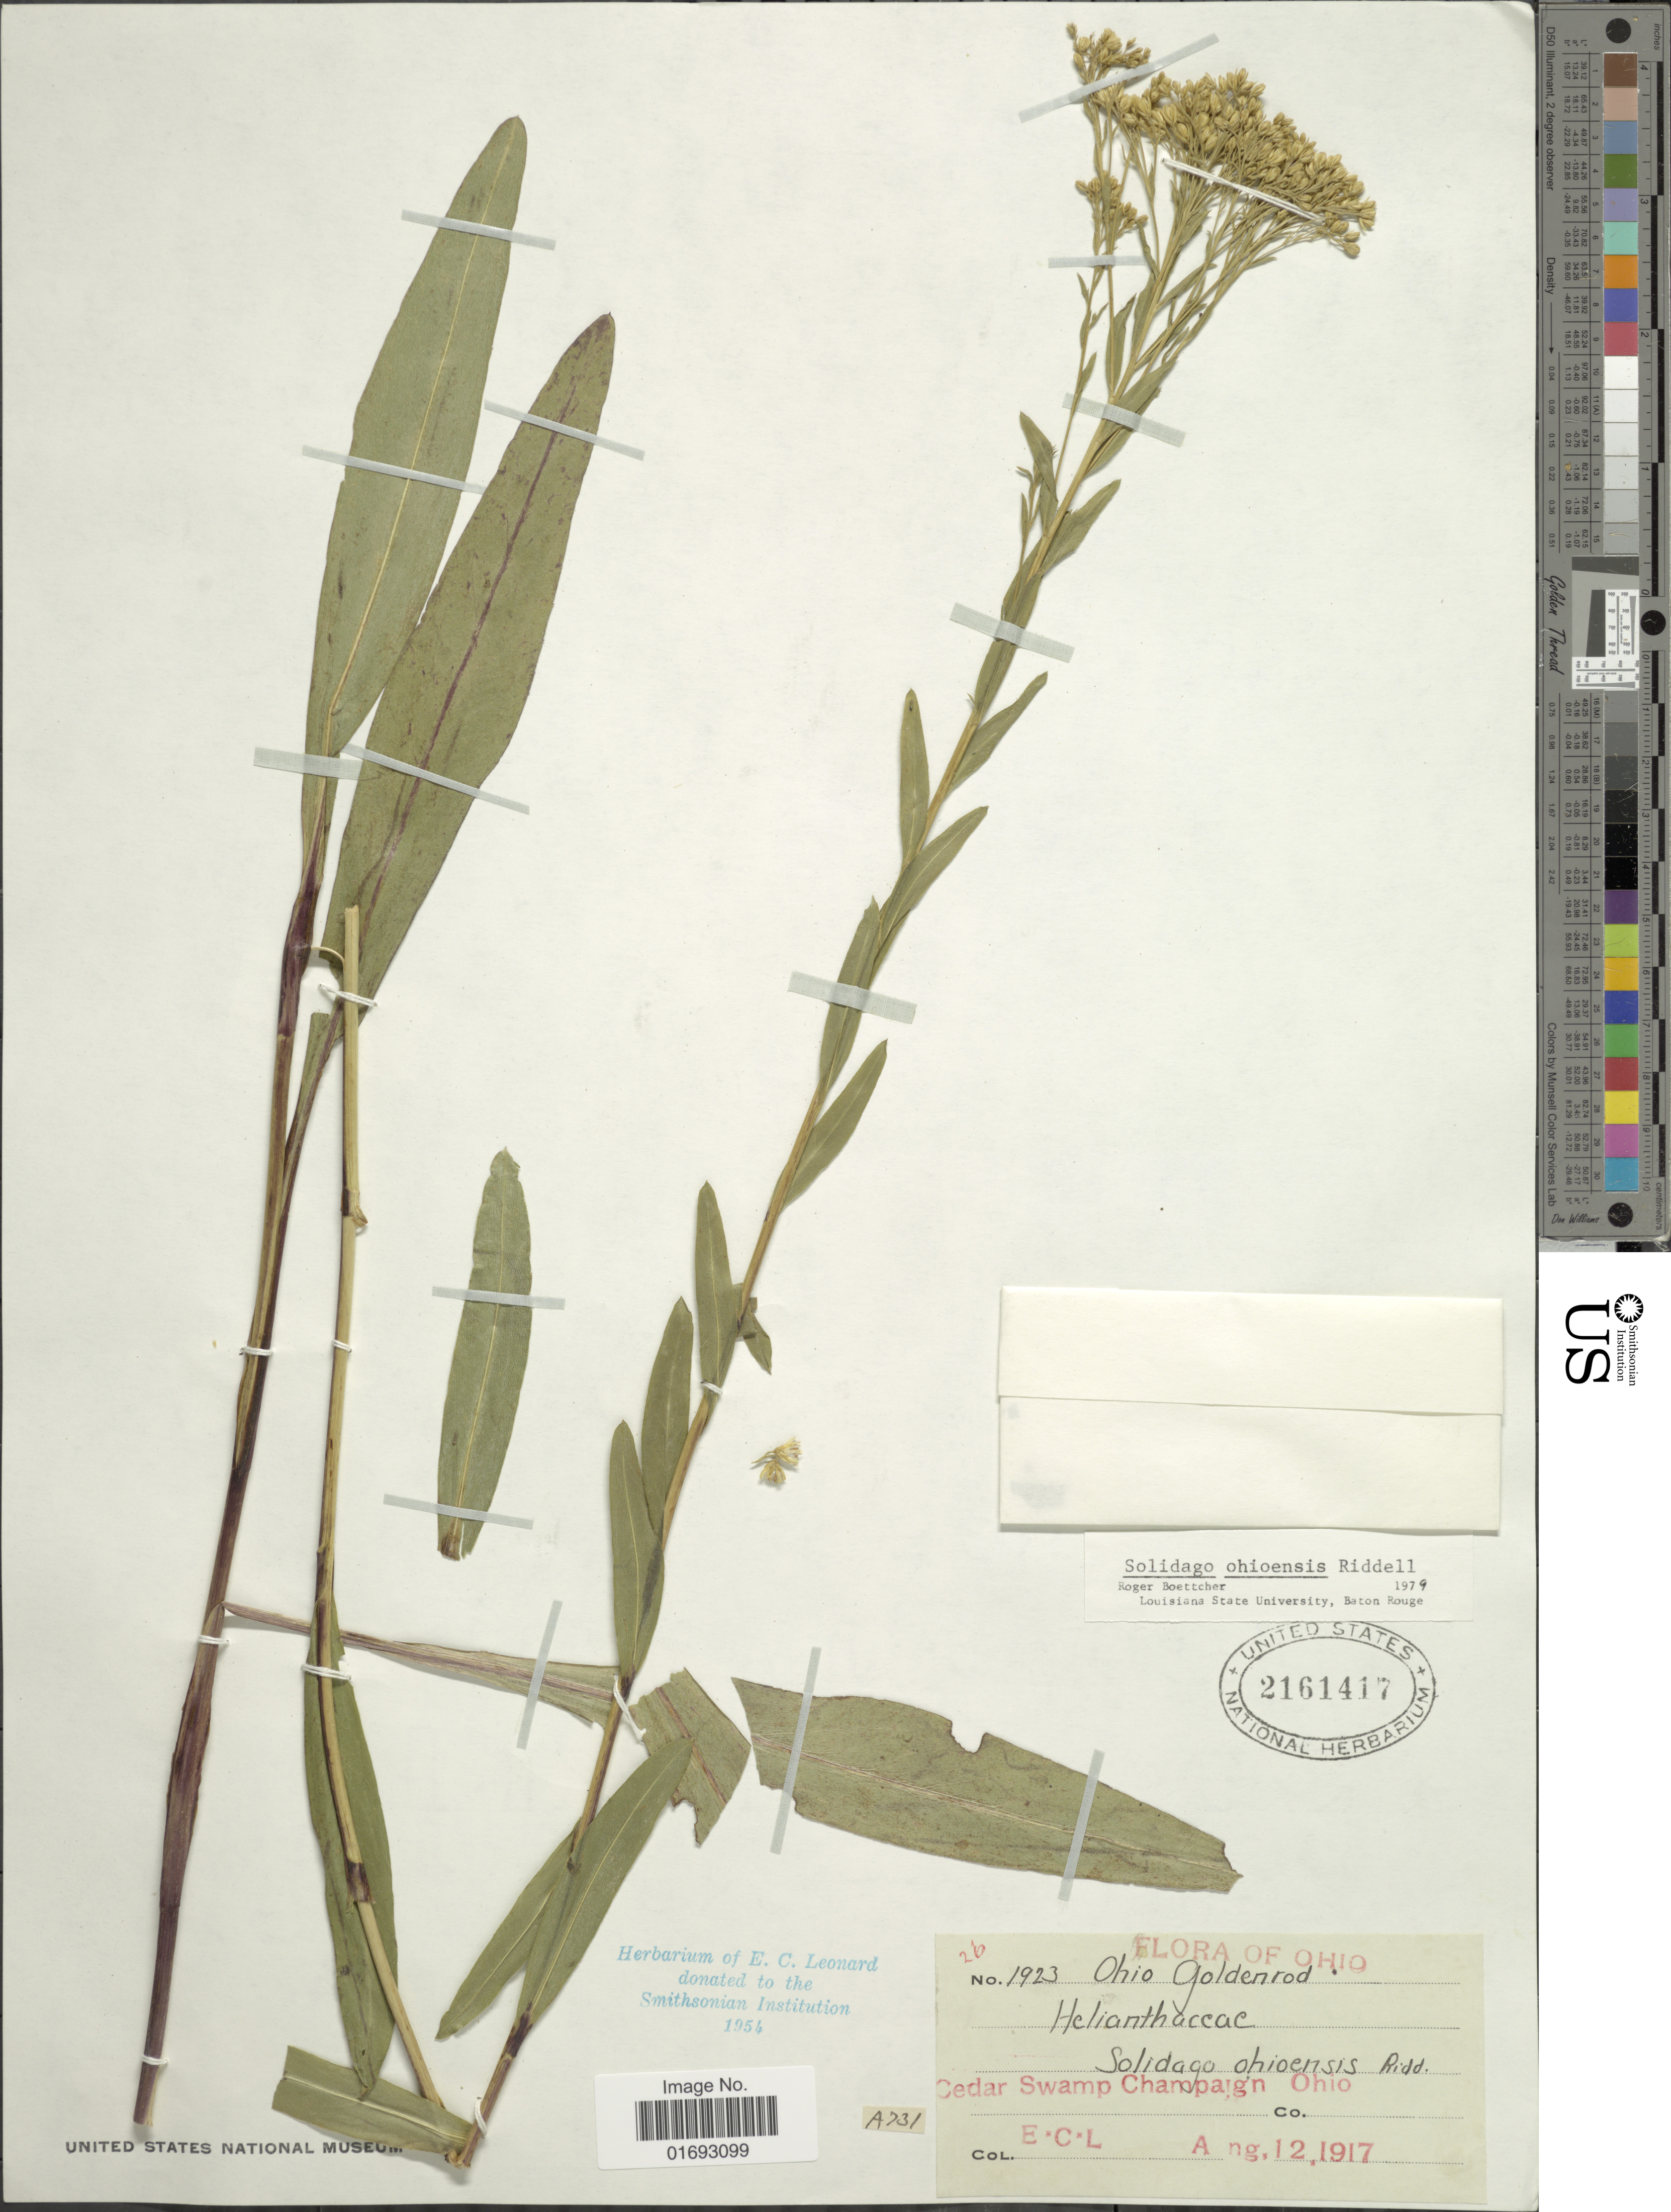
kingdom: Plantae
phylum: Tracheophyta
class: Magnoliopsida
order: Asterales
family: Asteraceae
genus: Oligoneuron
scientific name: Oligoneuron ohioense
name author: (Riddell) G.N. Jones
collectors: E. C. Leonard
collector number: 1923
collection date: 1917-08-12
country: United States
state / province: Ohio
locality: Cedar Swamp Champaihn Co.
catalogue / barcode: US 2161417